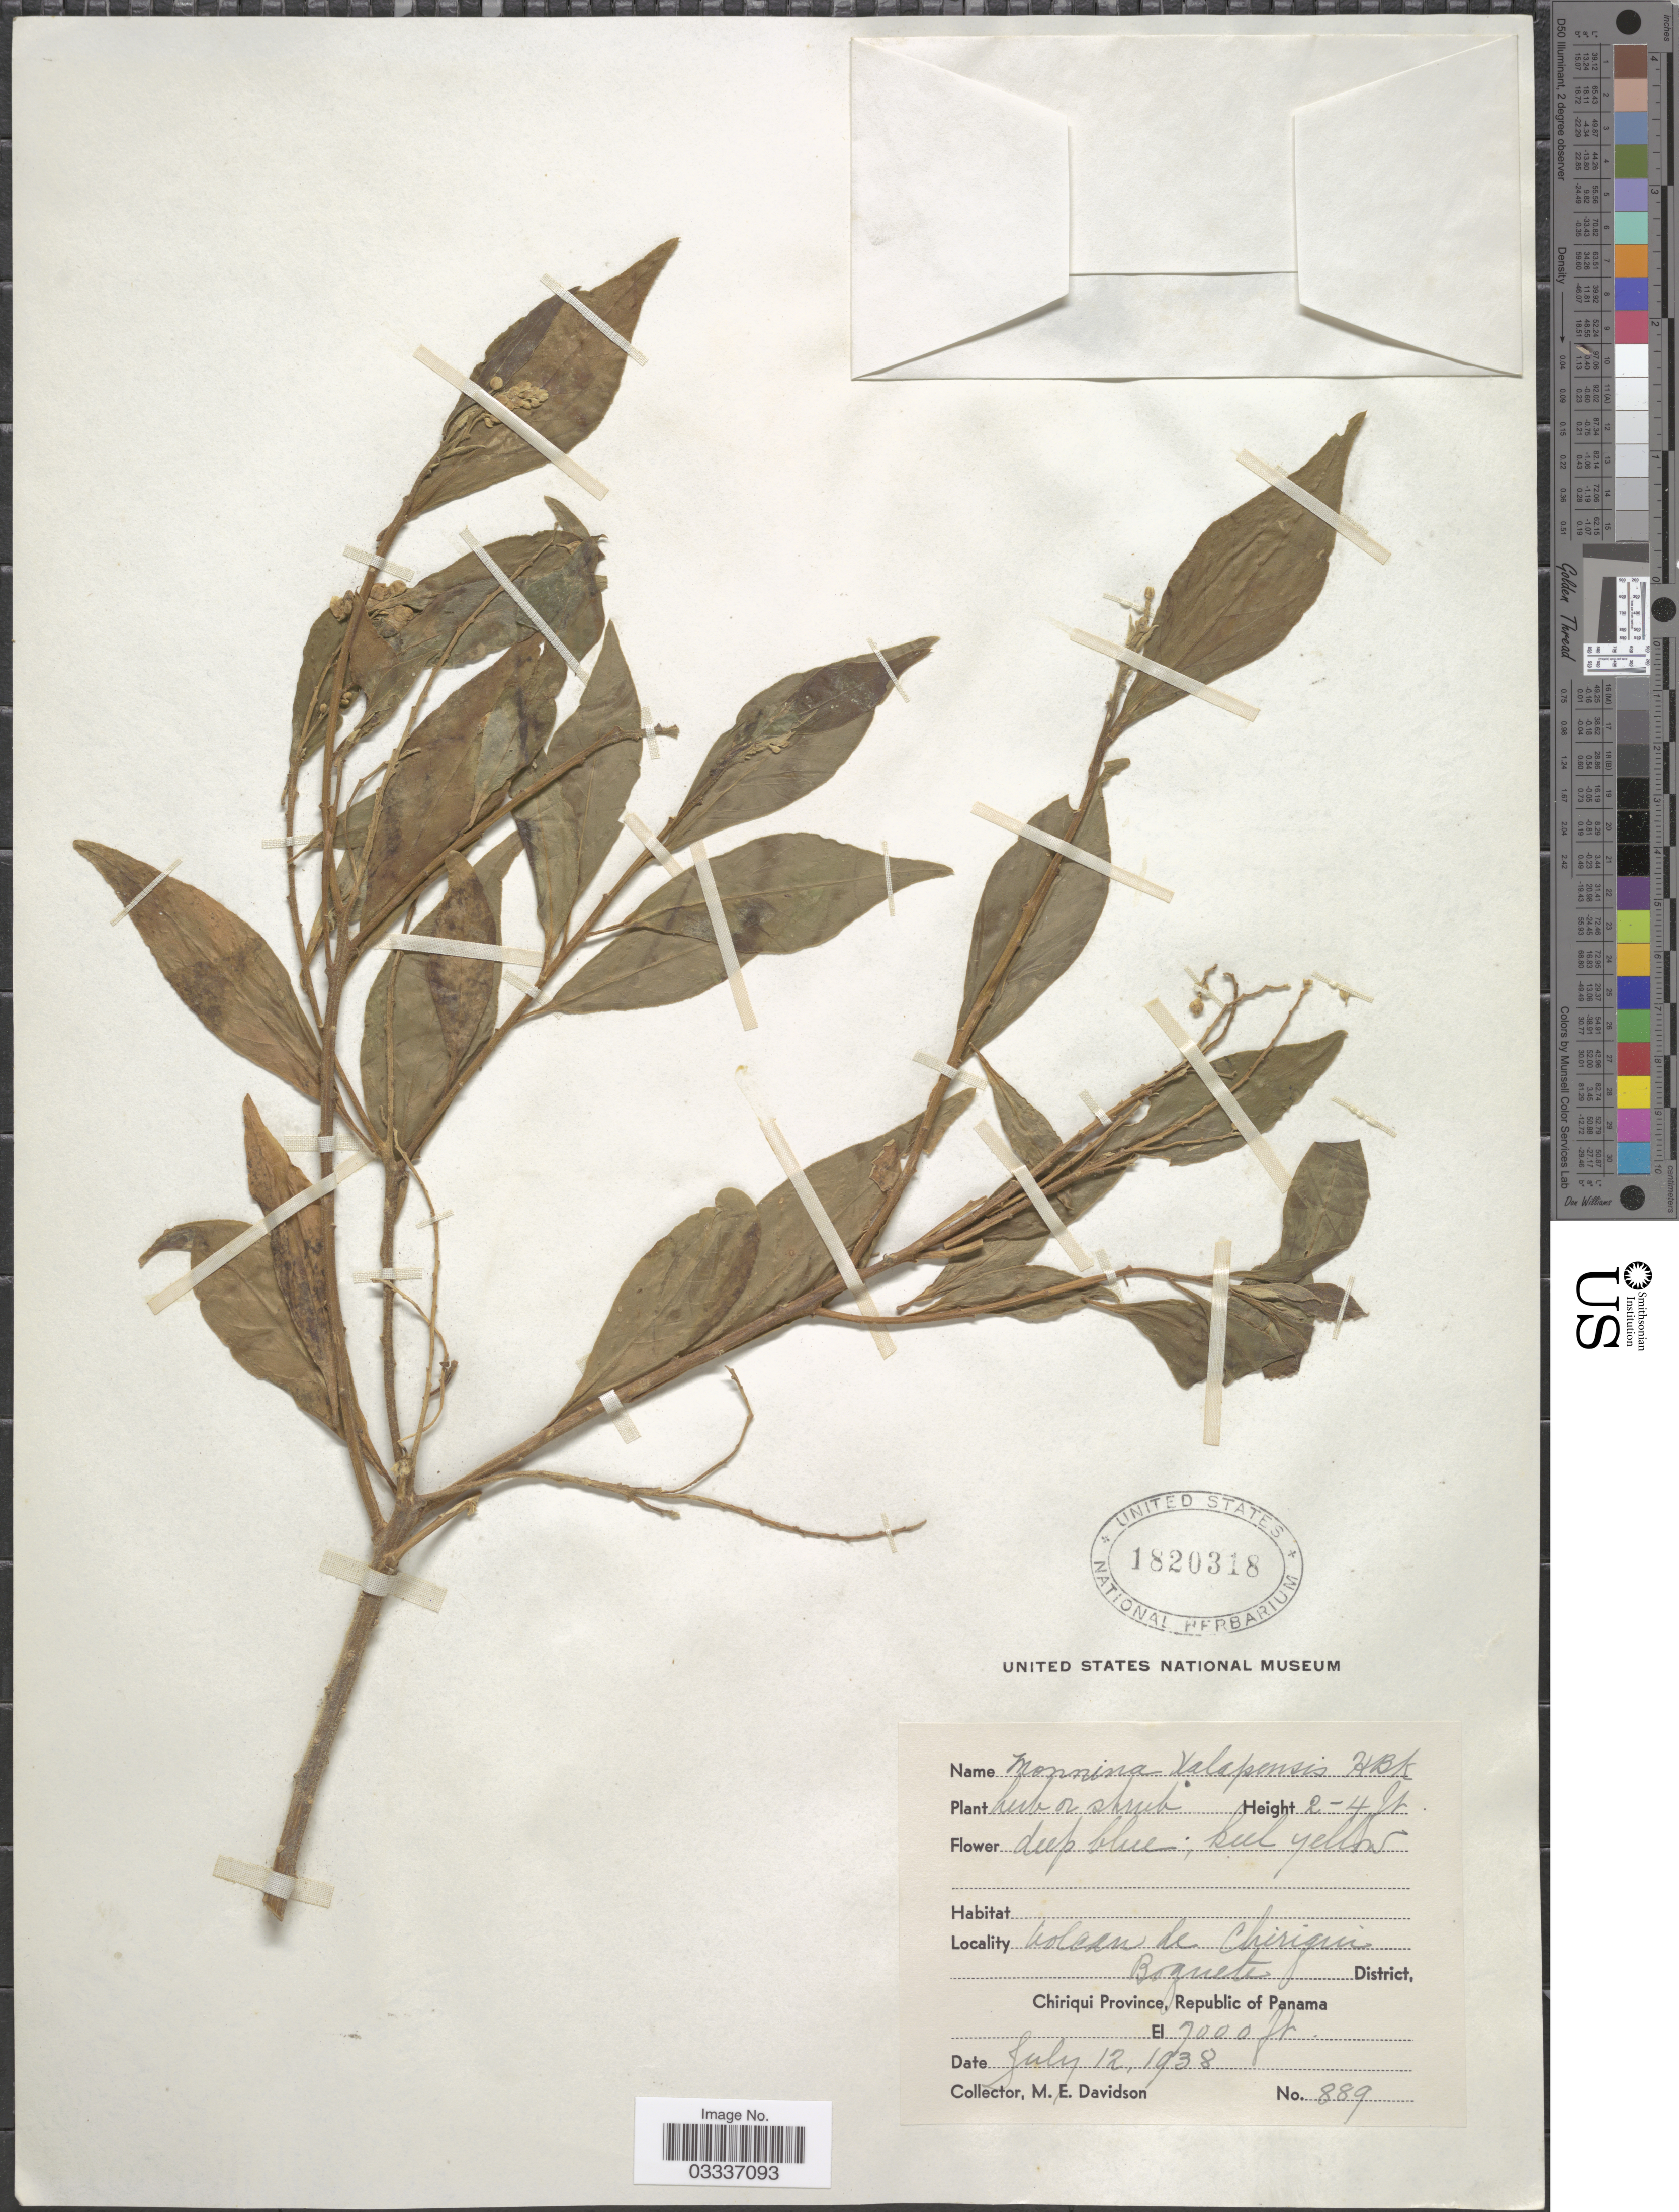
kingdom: Plantae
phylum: Tracheophyta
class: Magnoliopsida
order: Fabales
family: Polygalaceae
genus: Monnina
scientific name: Monnina xalapensis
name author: Kunth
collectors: M. E. Davidson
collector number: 889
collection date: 1938-07-12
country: Panama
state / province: Chiriqui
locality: Volcan de Chiriqui. Boquete District.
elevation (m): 2134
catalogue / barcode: US 1820318